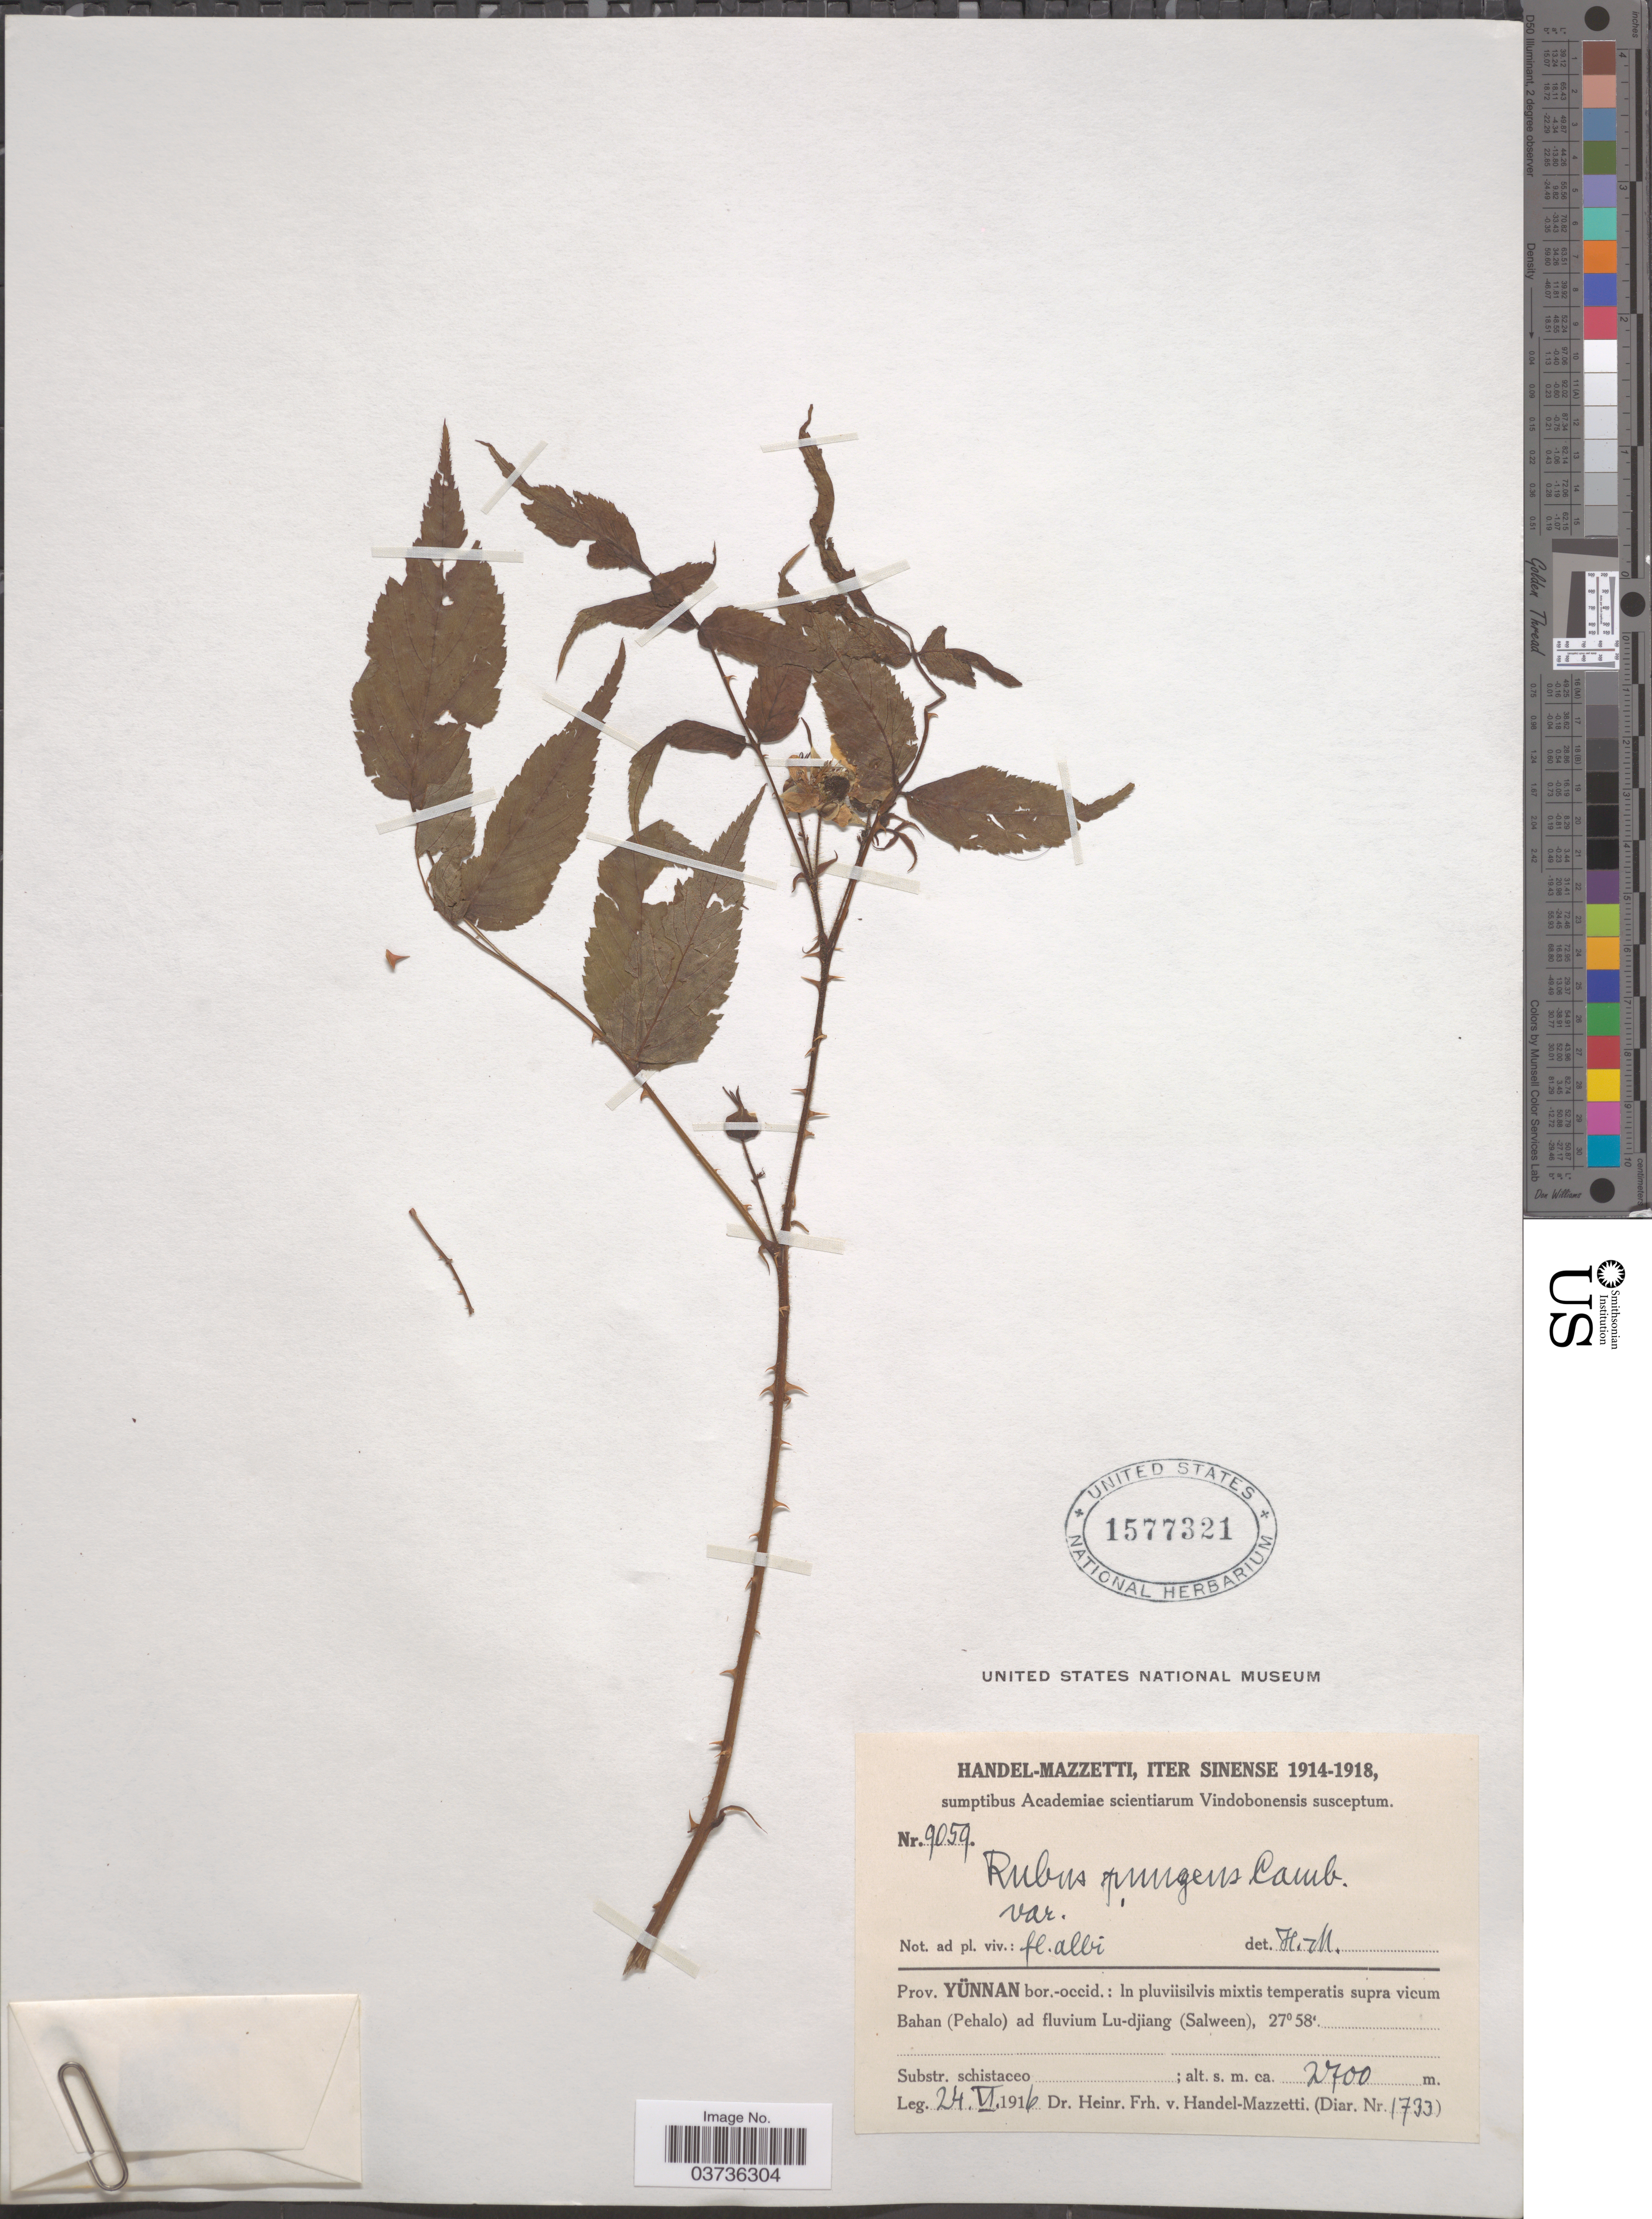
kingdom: Plantae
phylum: Tracheophyta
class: Magnoliopsida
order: Rosales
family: Rosaceae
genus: Rubus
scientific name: Rubus pungens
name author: Cambess.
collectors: H. Handel-Mazzetti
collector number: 9059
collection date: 1916-06-24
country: China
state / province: Yunnan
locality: Bor.-occid.: In pluviisilvis mixtis temperatis supra vicum Bahan (Pehalo) ad fluvium Lu-djiang (Salween).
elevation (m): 2700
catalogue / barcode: US 1577321